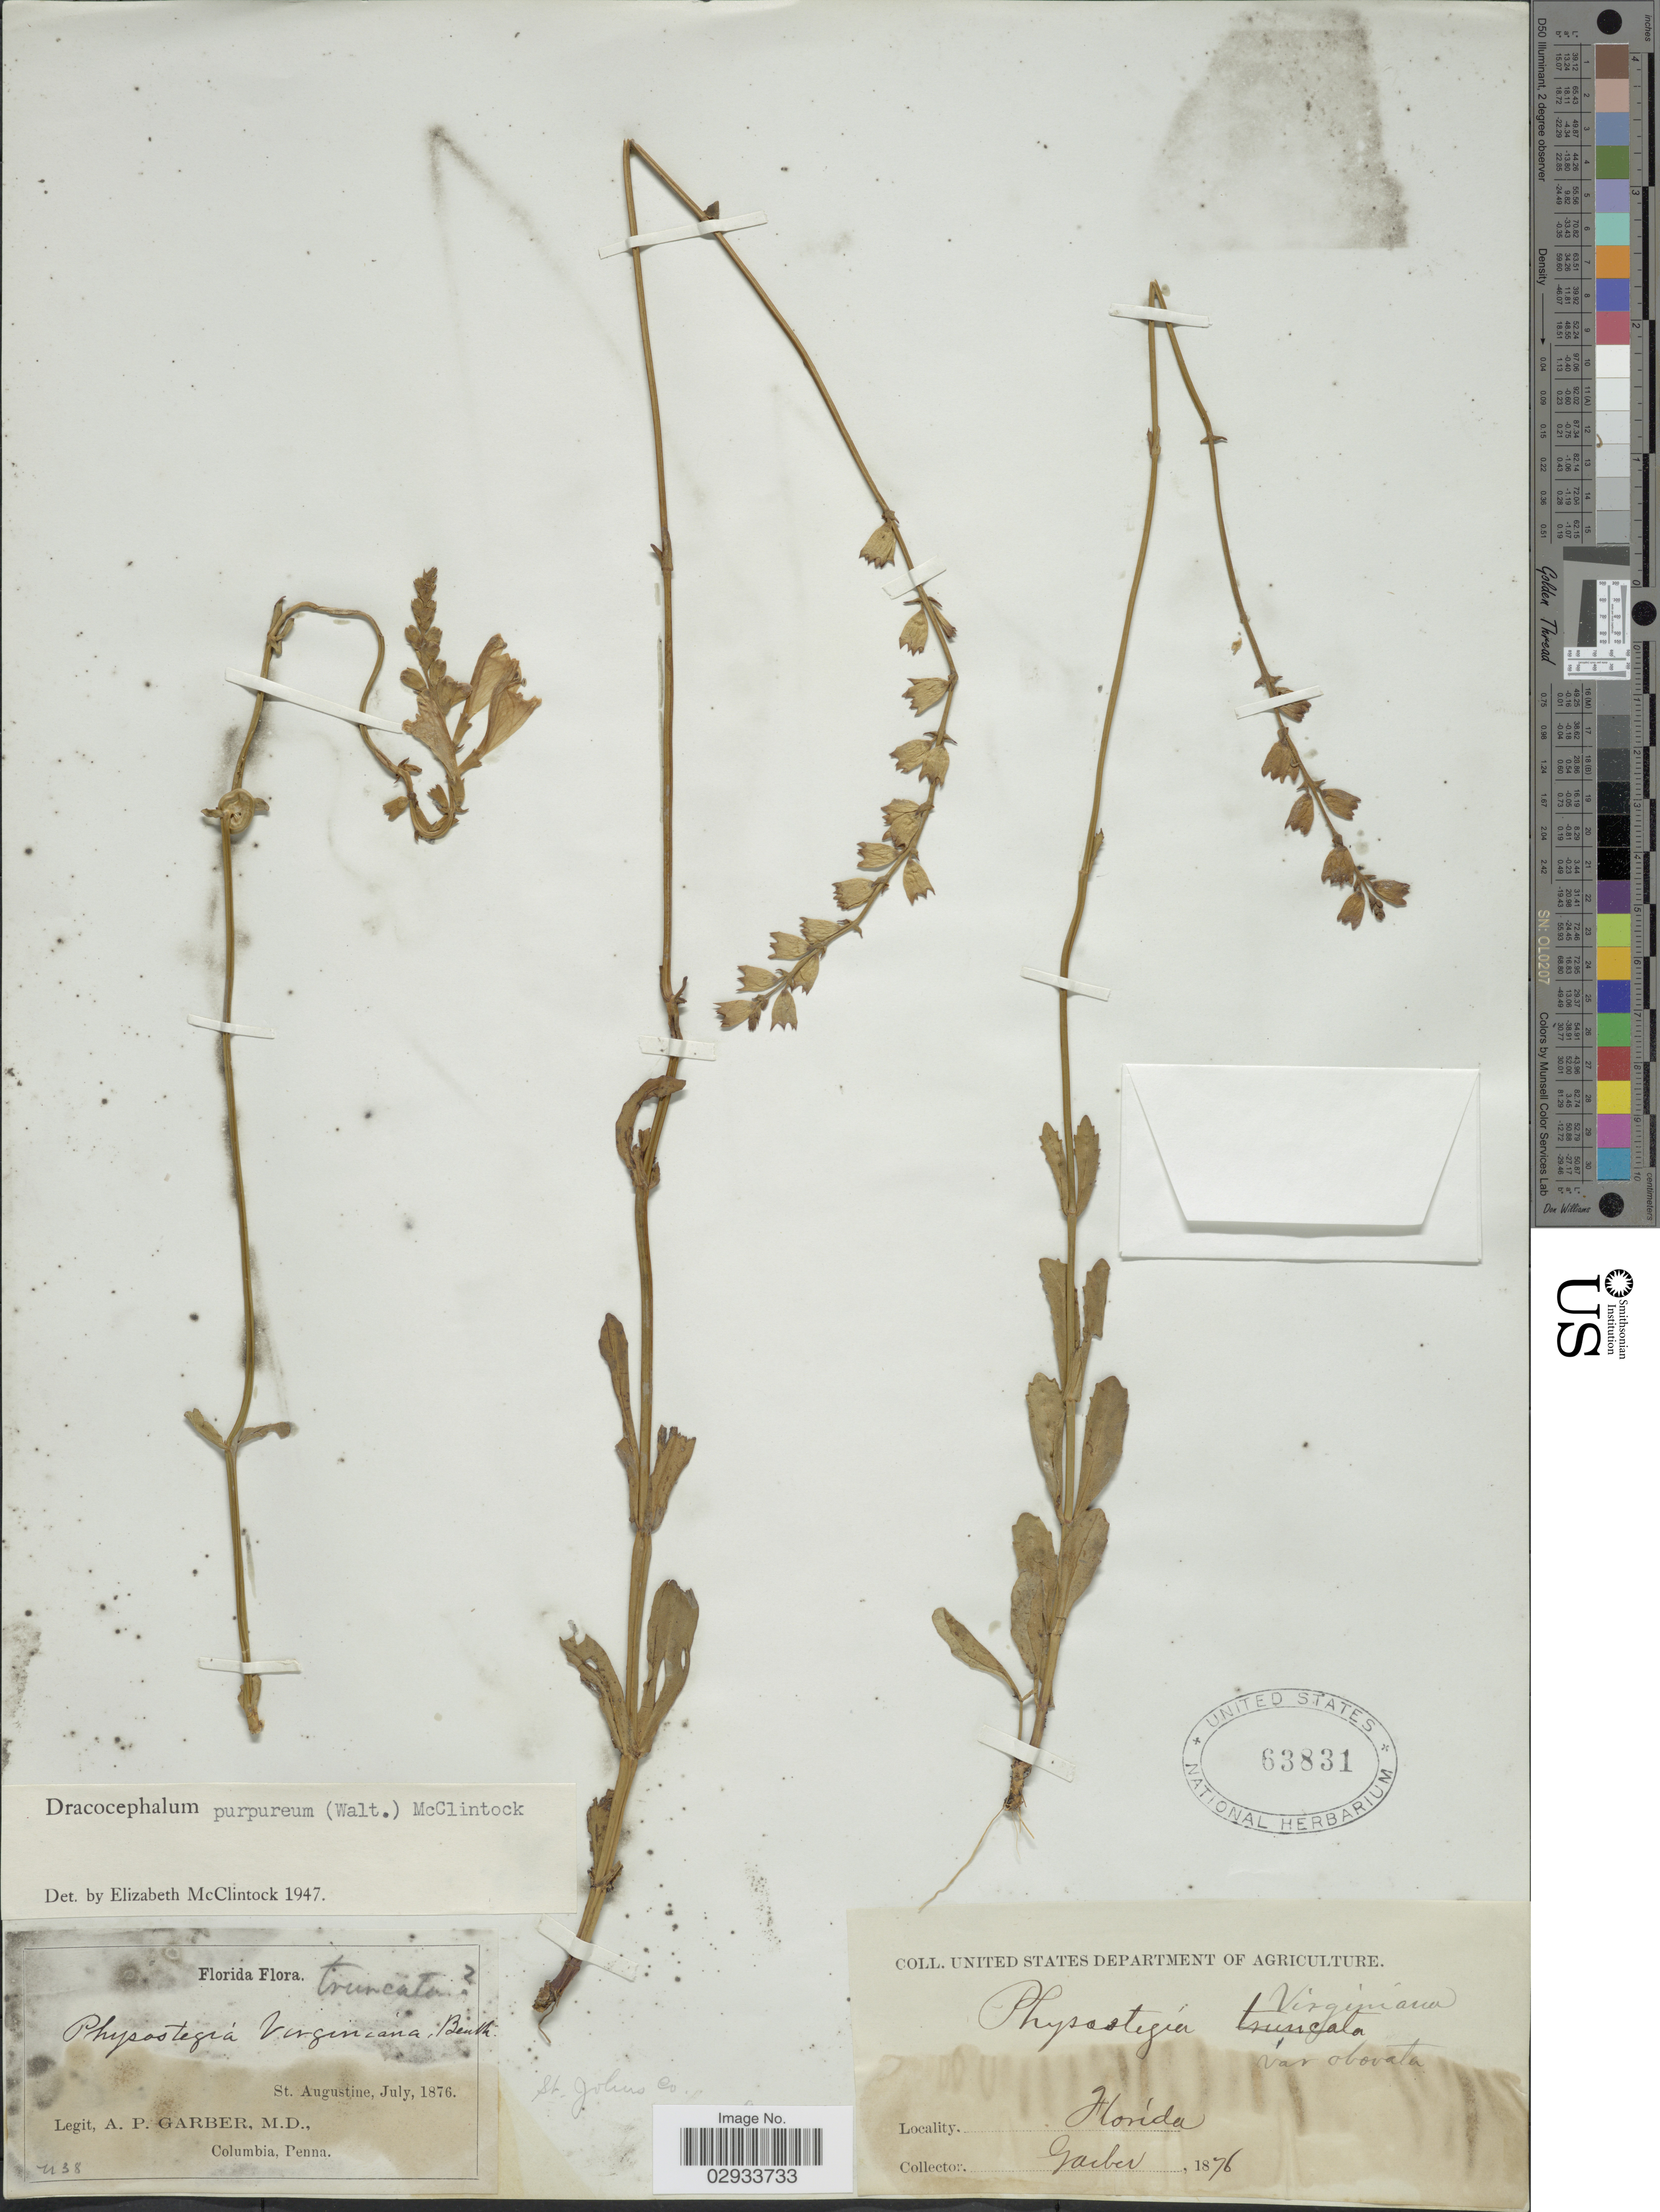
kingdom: Plantae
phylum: Tracheophyta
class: Magnoliopsida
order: Lamiales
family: Lamiaceae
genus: Physostegia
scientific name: Physostegia denticulata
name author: (Aiton) Britton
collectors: A. P. Garber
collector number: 38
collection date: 1876-07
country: United States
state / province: Florida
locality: St. Augustine.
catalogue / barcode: US 63831